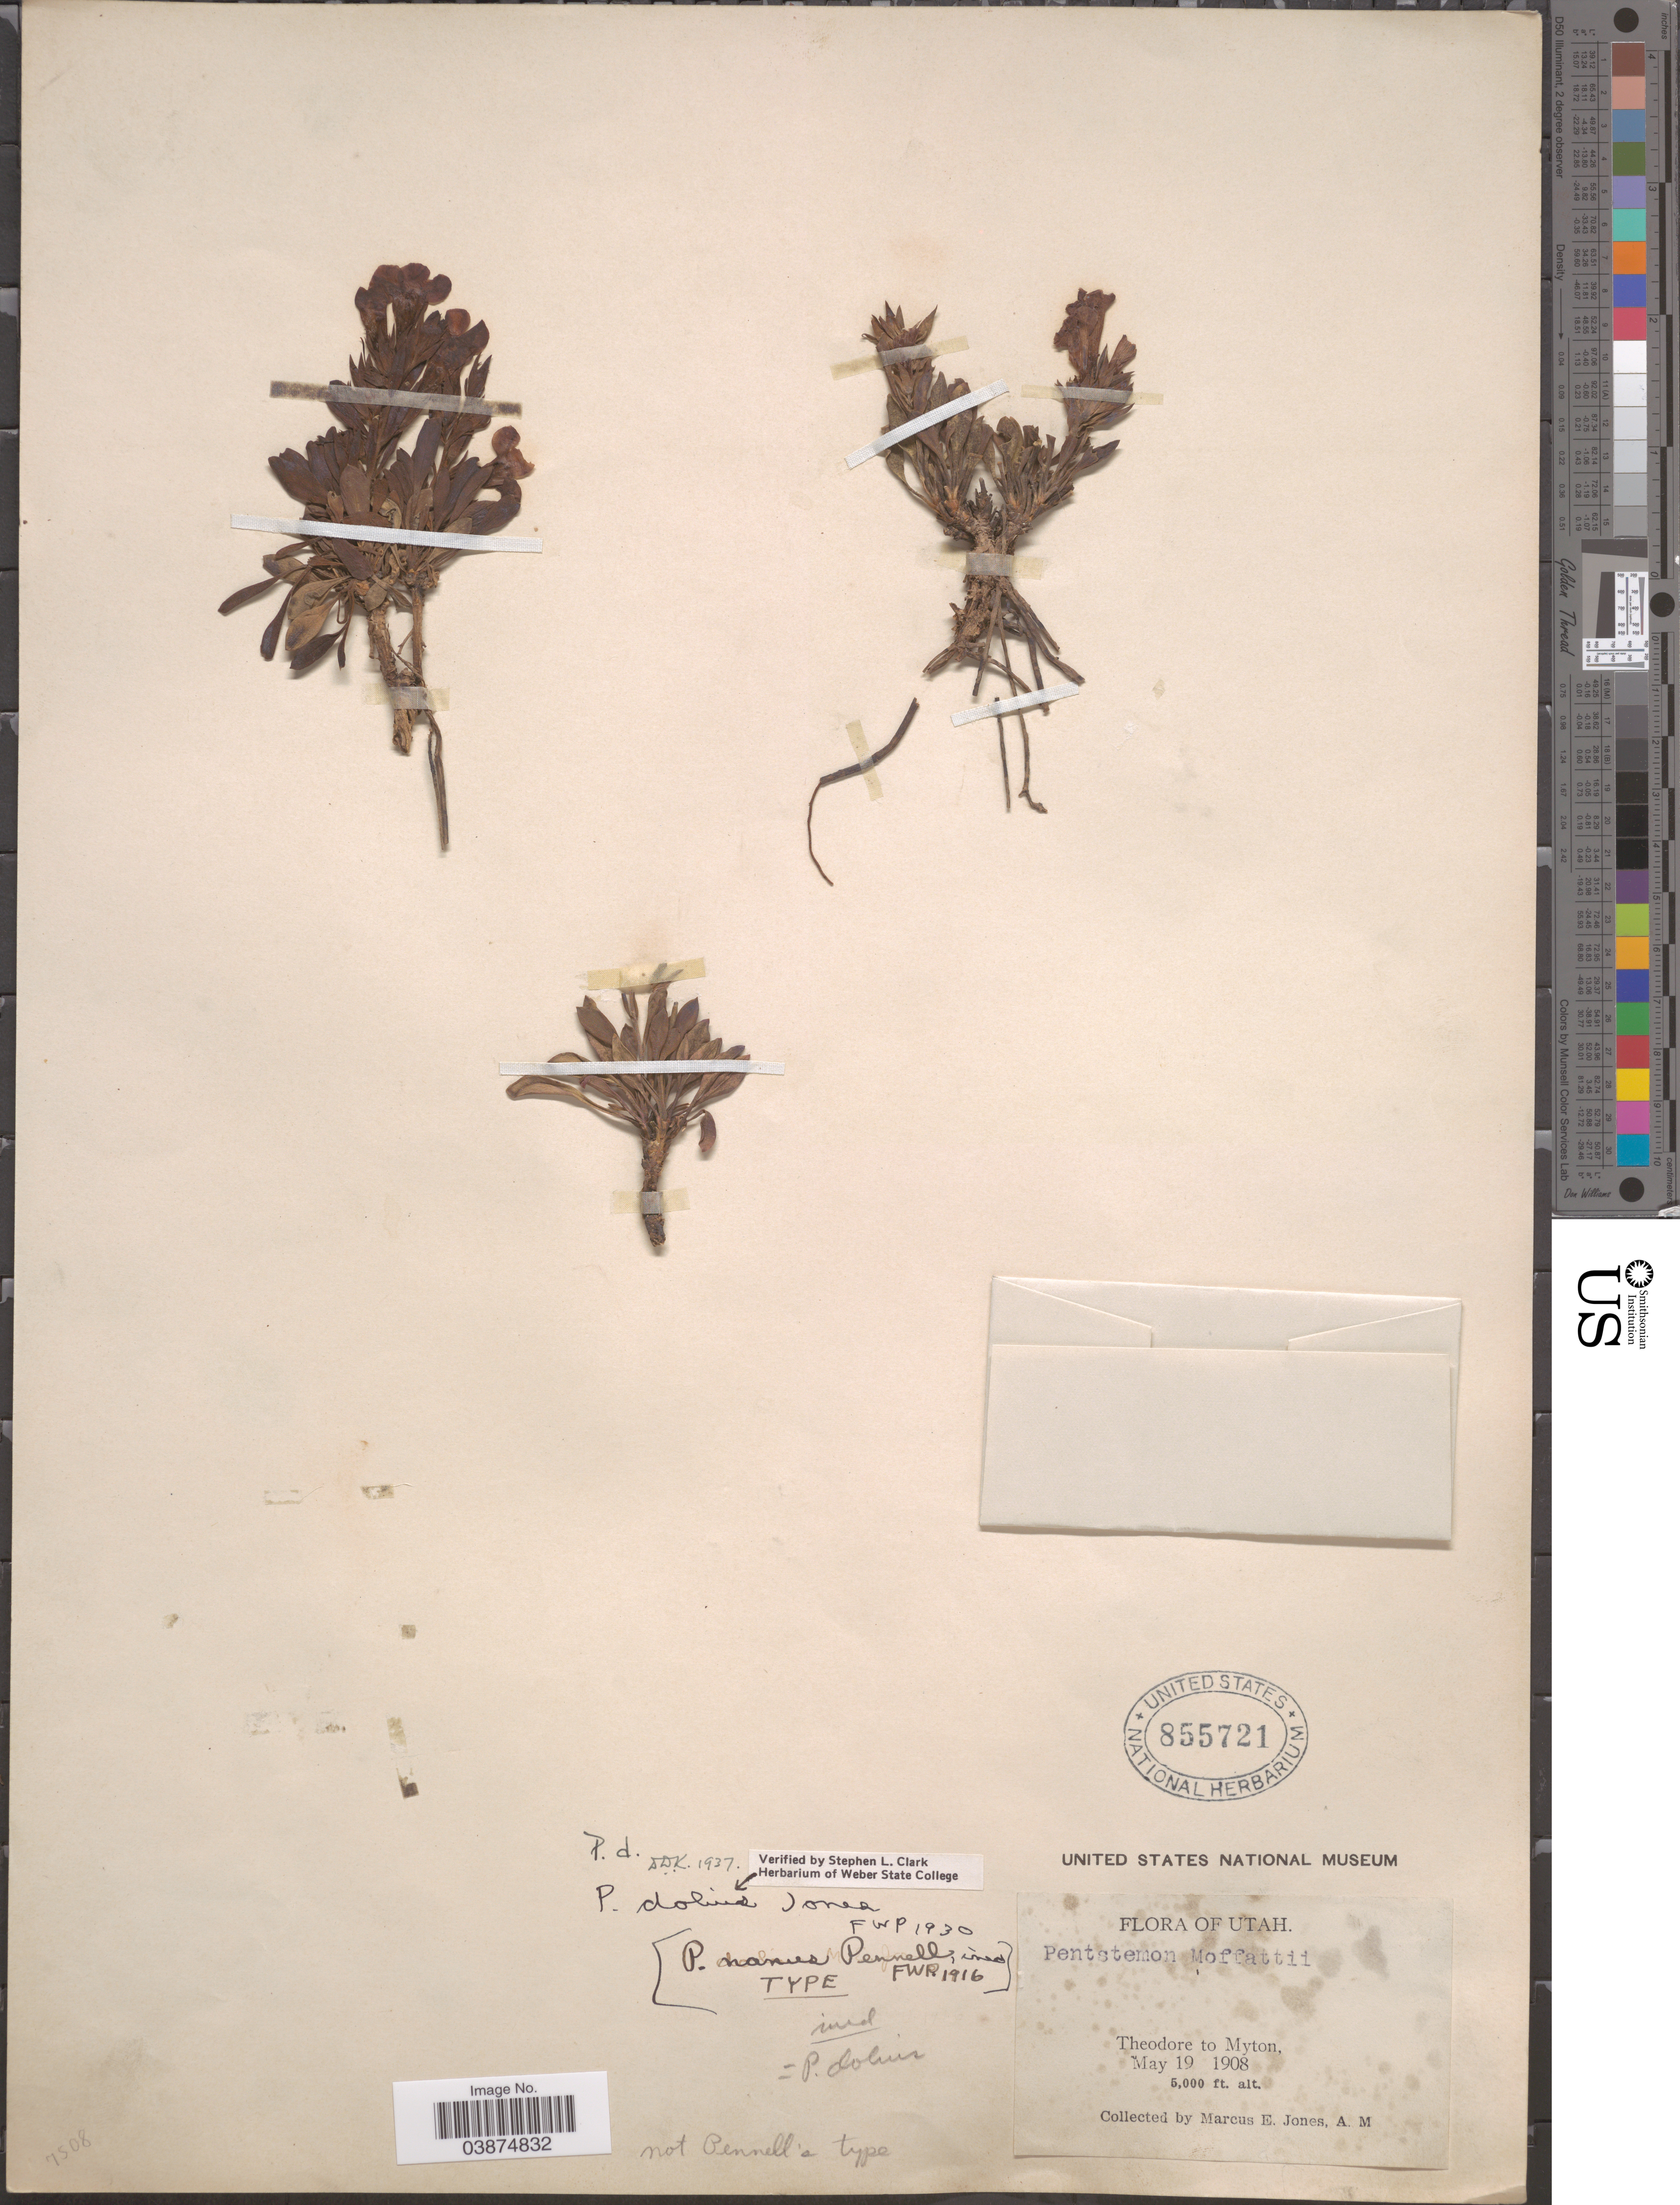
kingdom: Plantae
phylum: Tracheophyta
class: Magnoliopsida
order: Lamiales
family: Plantaginaceae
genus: Penstemon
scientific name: Penstemon dolius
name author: M.E. Jones & Pennell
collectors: M. E. Jones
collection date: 1908-05-19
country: United States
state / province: Utah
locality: Theodore to Myton.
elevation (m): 1524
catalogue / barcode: US 855721